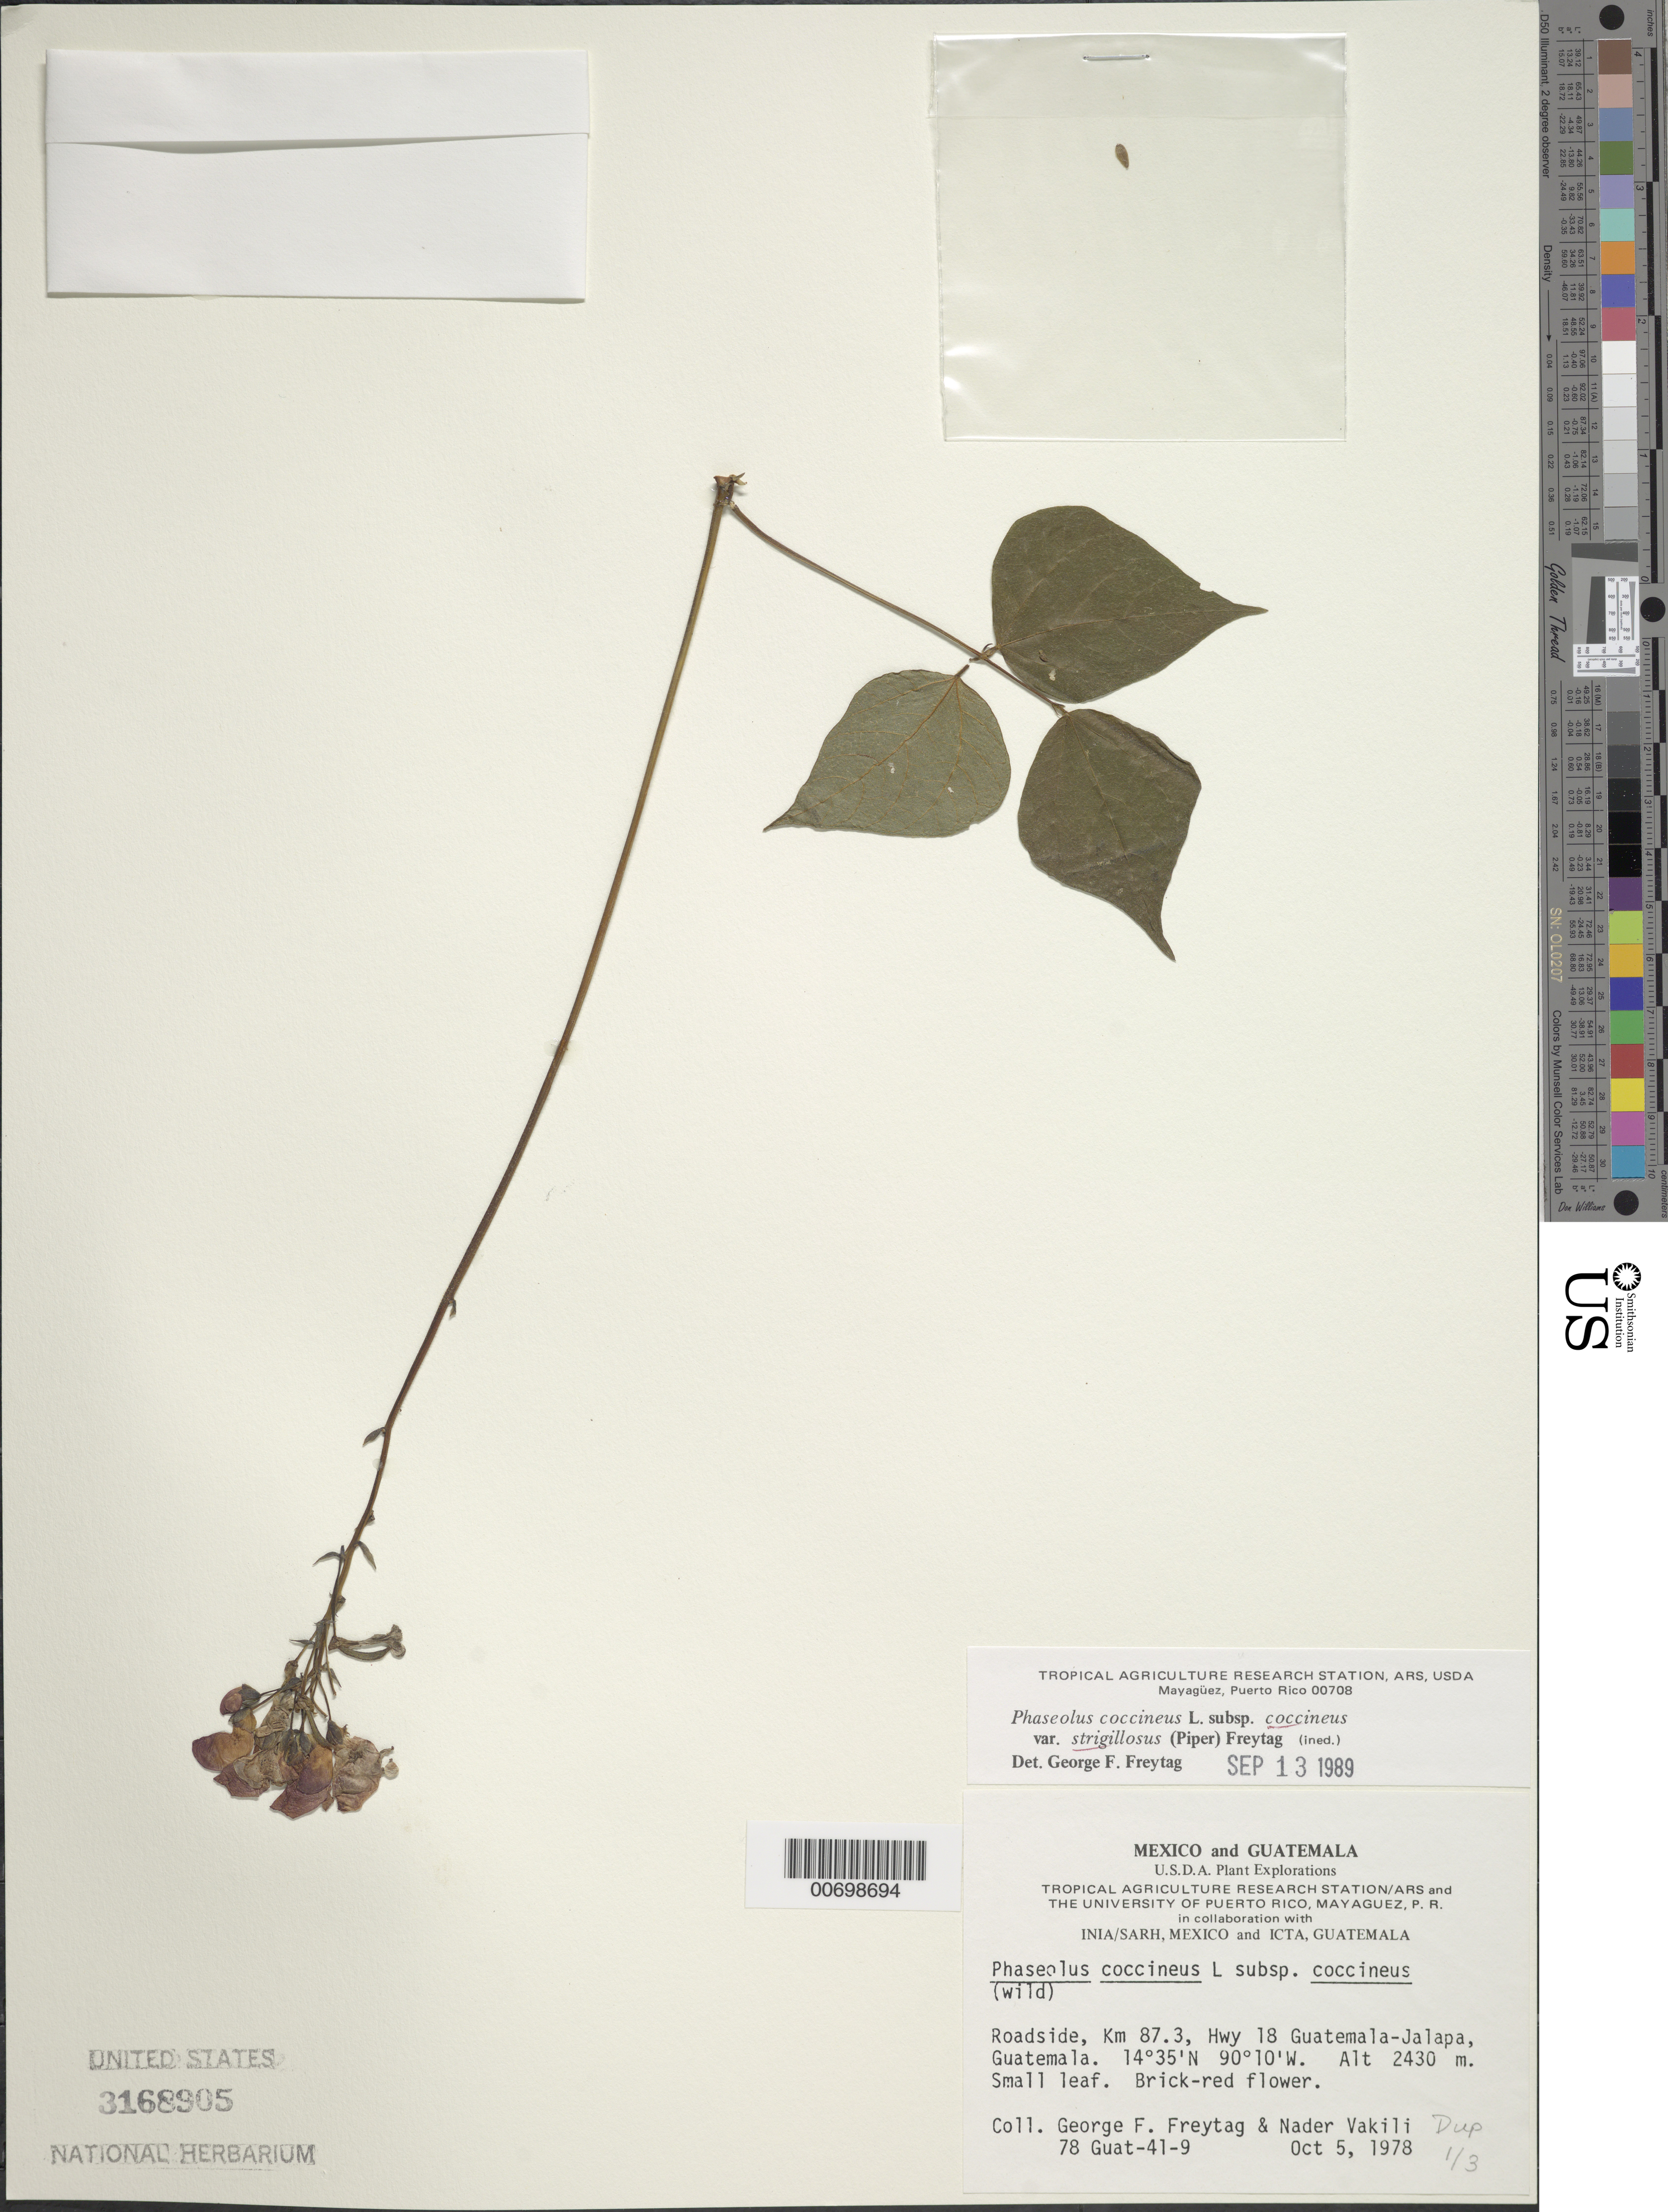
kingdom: Plantae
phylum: Tracheophyta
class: Magnoliopsida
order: Fabales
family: Fabaceae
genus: Phaseolus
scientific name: Phaseolus coccineus var. strigillosus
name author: (Piper) Freytag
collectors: G. F. Freytag & N. Vakili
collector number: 78-Guat-41-9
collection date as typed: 10 May 1978 or 05 Oct 1978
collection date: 1978-05-10 or 1978-10-05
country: Guatemala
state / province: Jalapa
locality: km 87.3, Hwy 18 Guatemala-Jalapa.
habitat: Roadside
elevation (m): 2430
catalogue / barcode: US 3168905